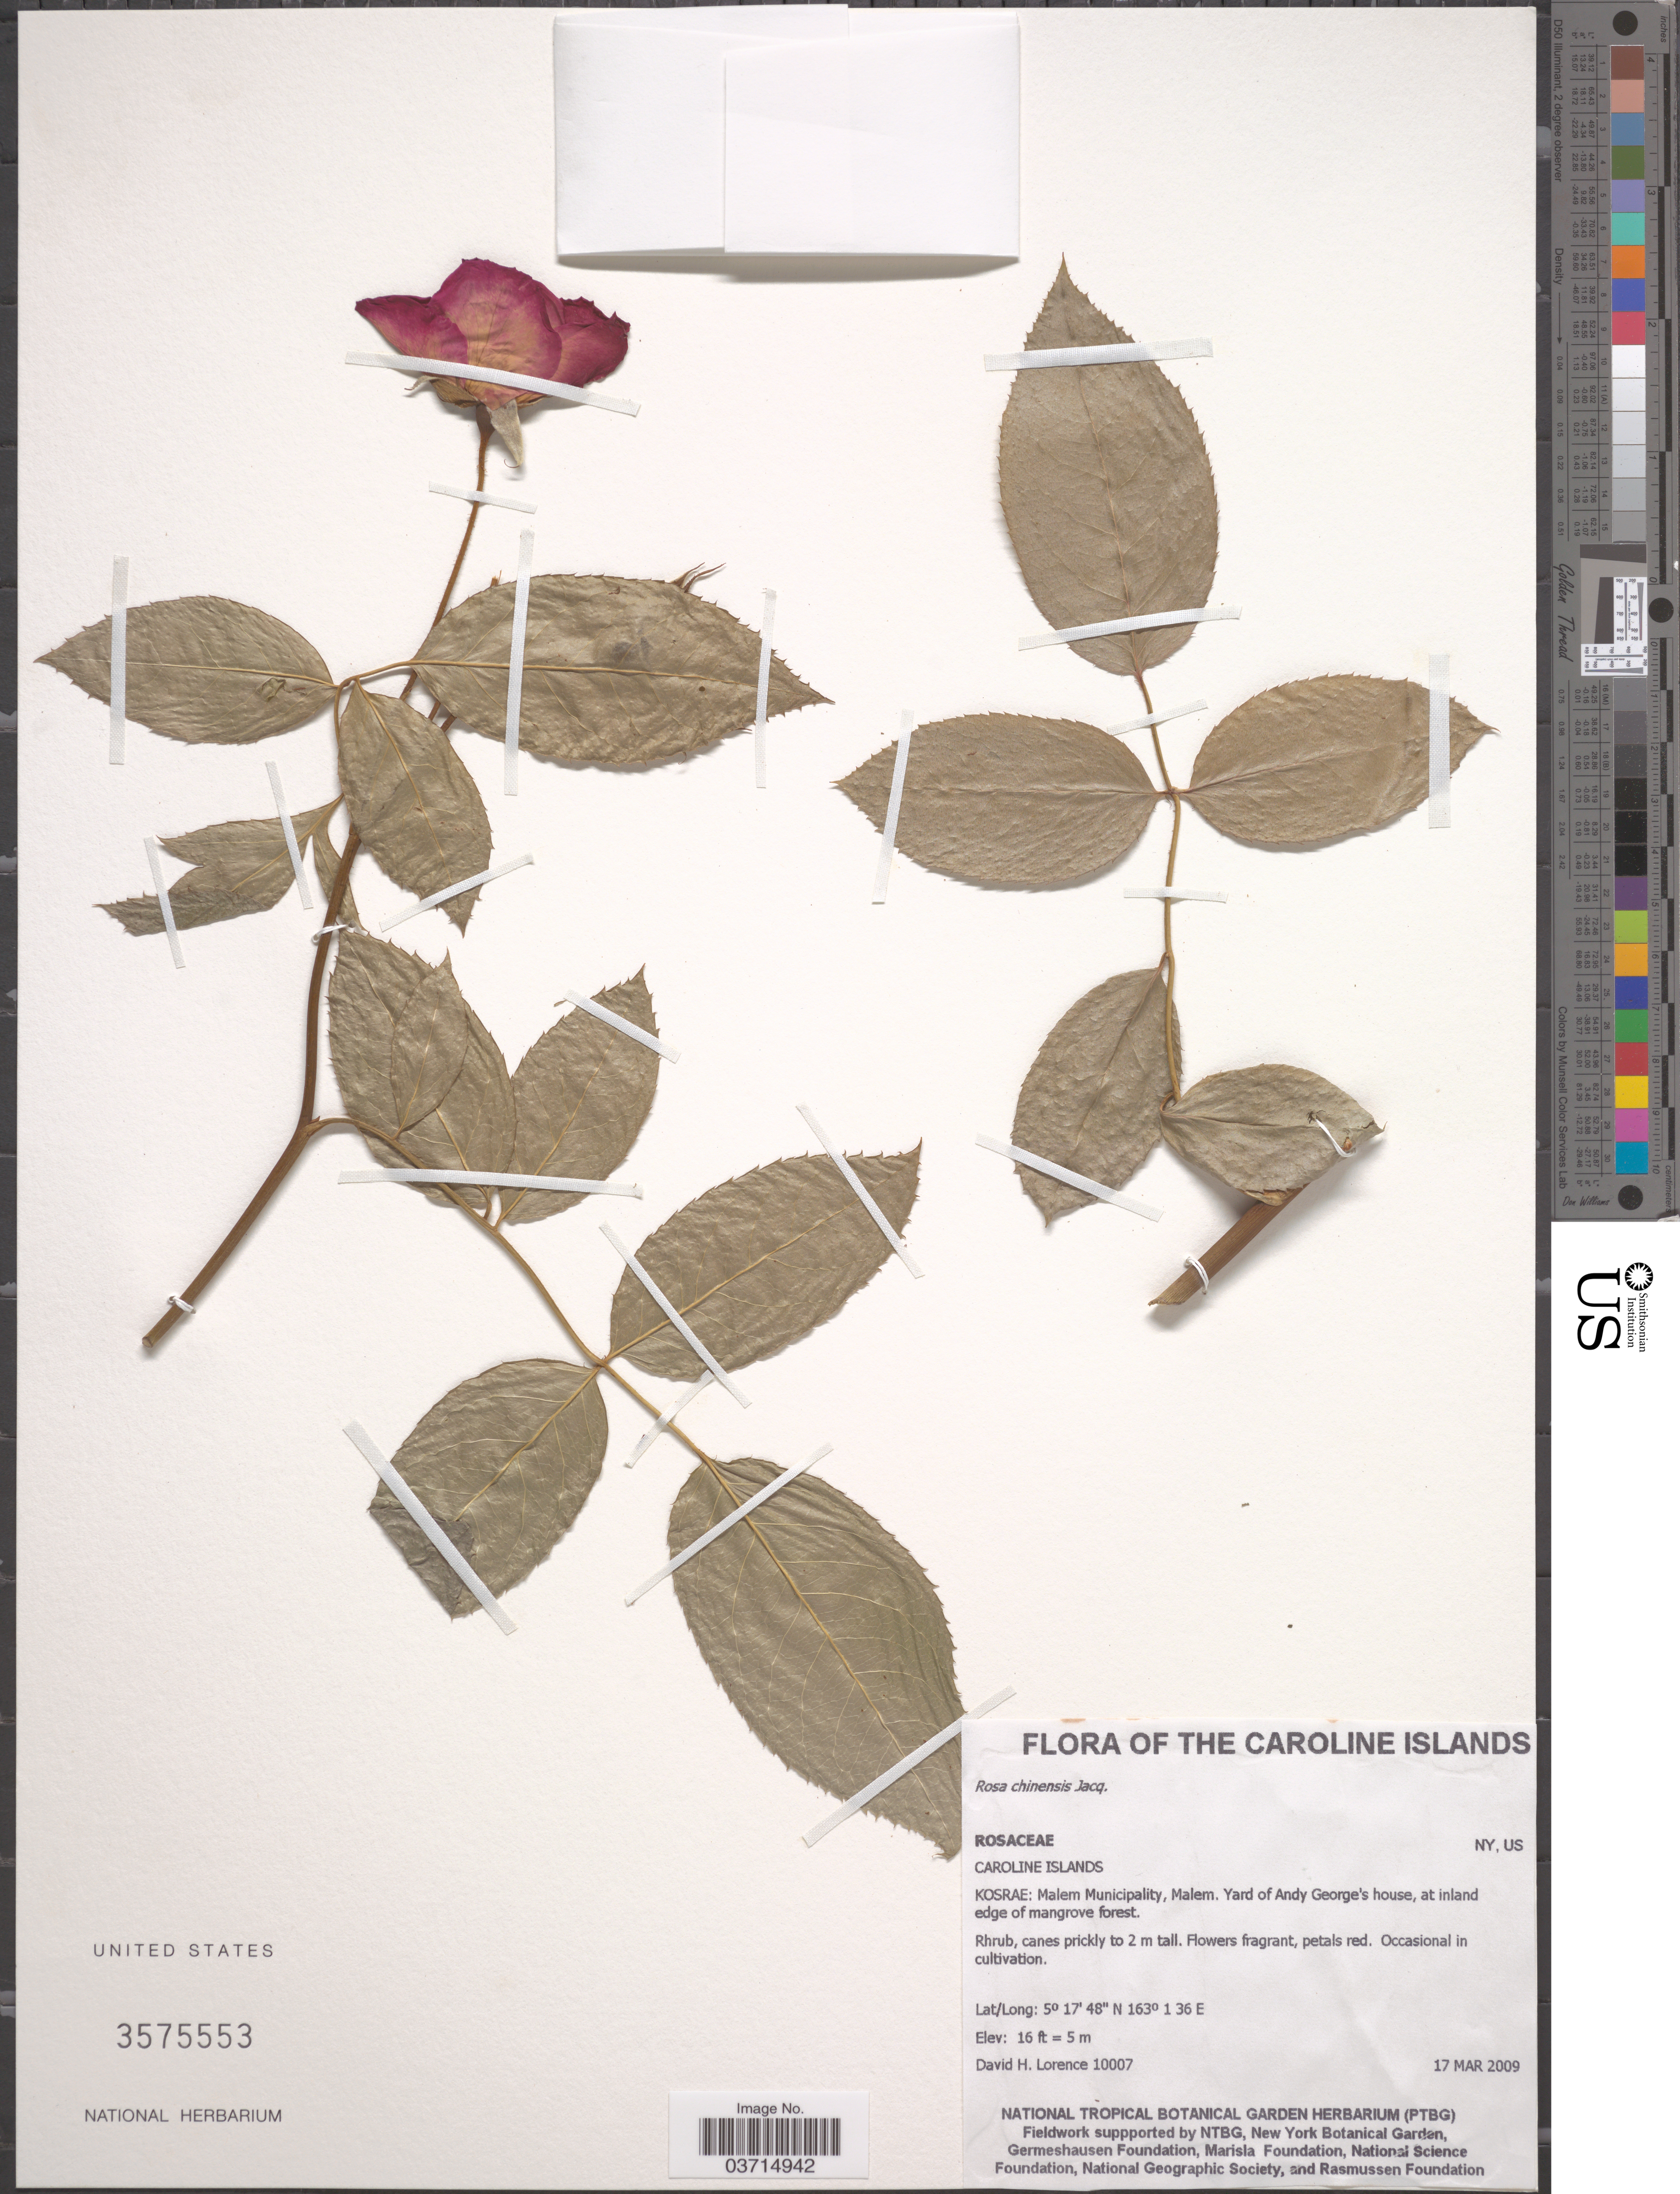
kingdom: Plantae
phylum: Tracheophyta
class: Magnoliopsida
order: Rosales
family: Rosaceae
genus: Rosa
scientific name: Rosa chinensis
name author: Jacq.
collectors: D. Lorence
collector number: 10007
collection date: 2009-03-17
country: Micronesia, Federated States of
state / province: Kosrae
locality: Caroline Islands. Malem Municipality, Malem, Yard of Andy George's house.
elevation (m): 5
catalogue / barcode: US 3575553